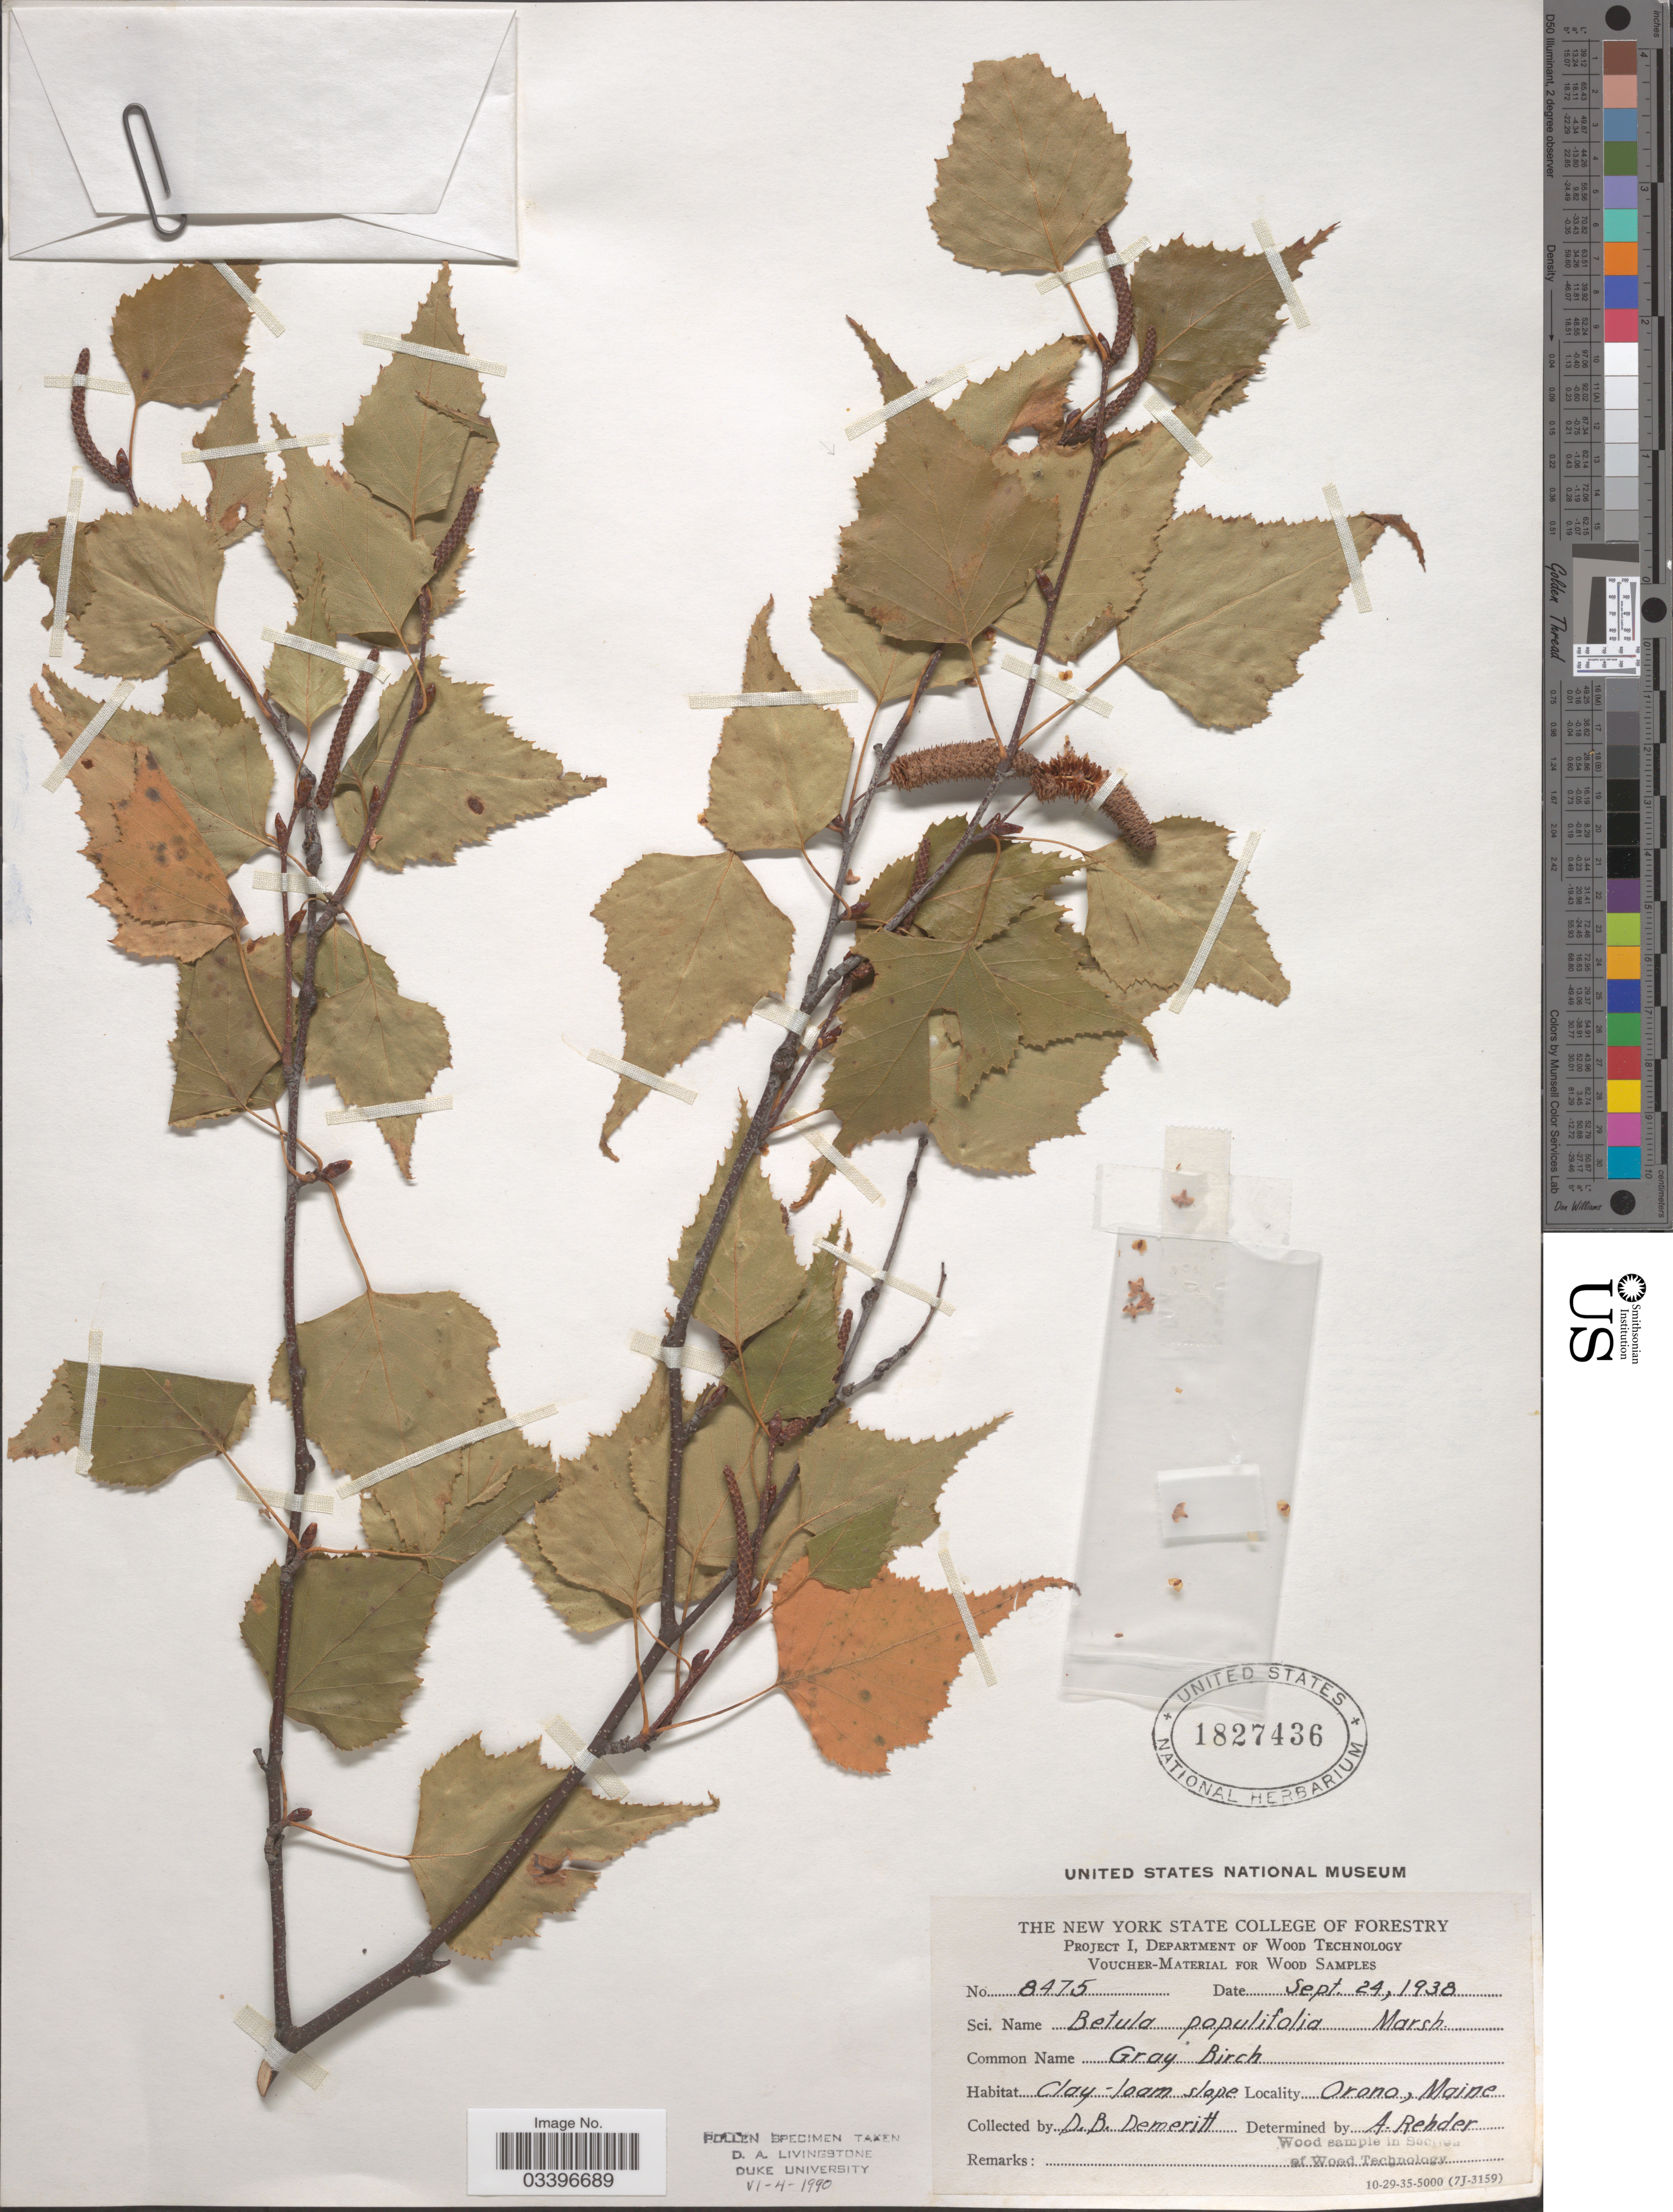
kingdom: Plantae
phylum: Tracheophyta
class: Magnoliopsida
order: Fagales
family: Betulaceae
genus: Betula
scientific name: Betula populifolia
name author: Marshall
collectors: D. Demeritt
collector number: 8475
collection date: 1938-09-24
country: United States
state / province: Maine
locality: Orono.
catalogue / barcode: US 1827436